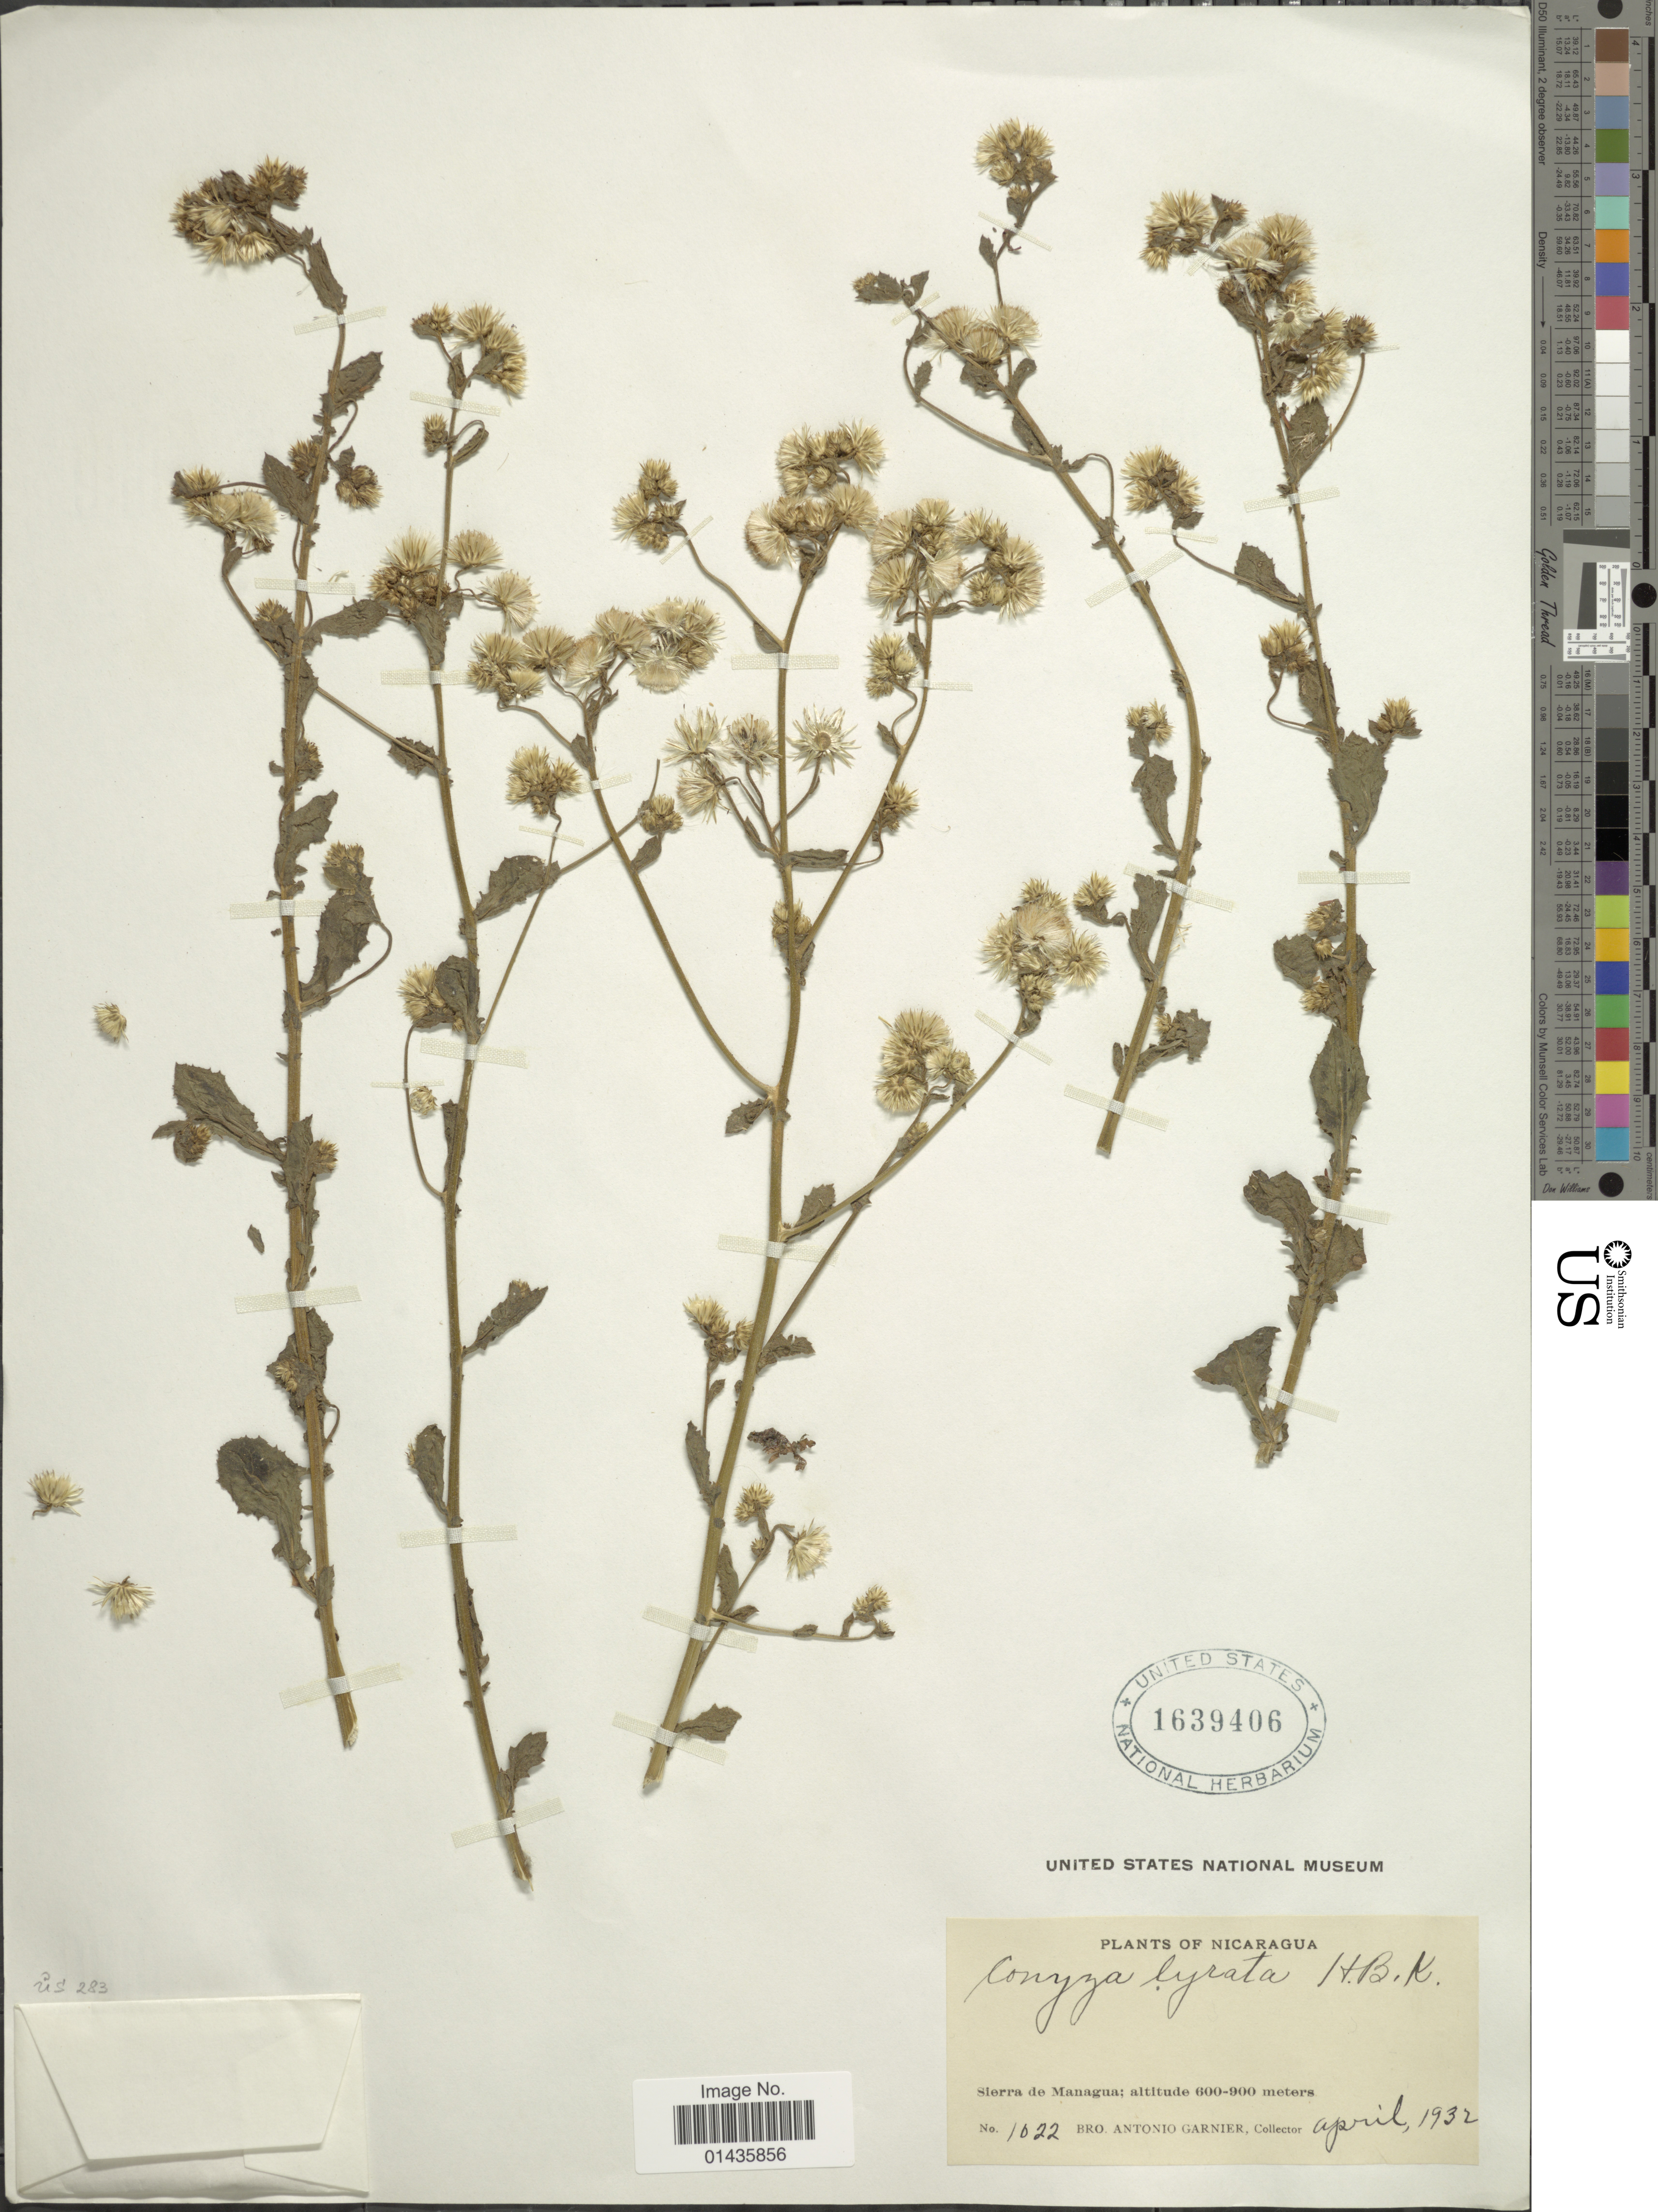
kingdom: Plantae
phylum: Tracheophyta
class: Magnoliopsida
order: Asterales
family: Asteraceae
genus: Pseudoconyza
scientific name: Pseudoconyza lyrata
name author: (Kunth) Cuatrec.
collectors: Bro. A. Garnier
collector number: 1022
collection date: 1932-04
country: Nicaragua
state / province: Managua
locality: Sierra de Managua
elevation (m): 600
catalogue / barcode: US 1639406